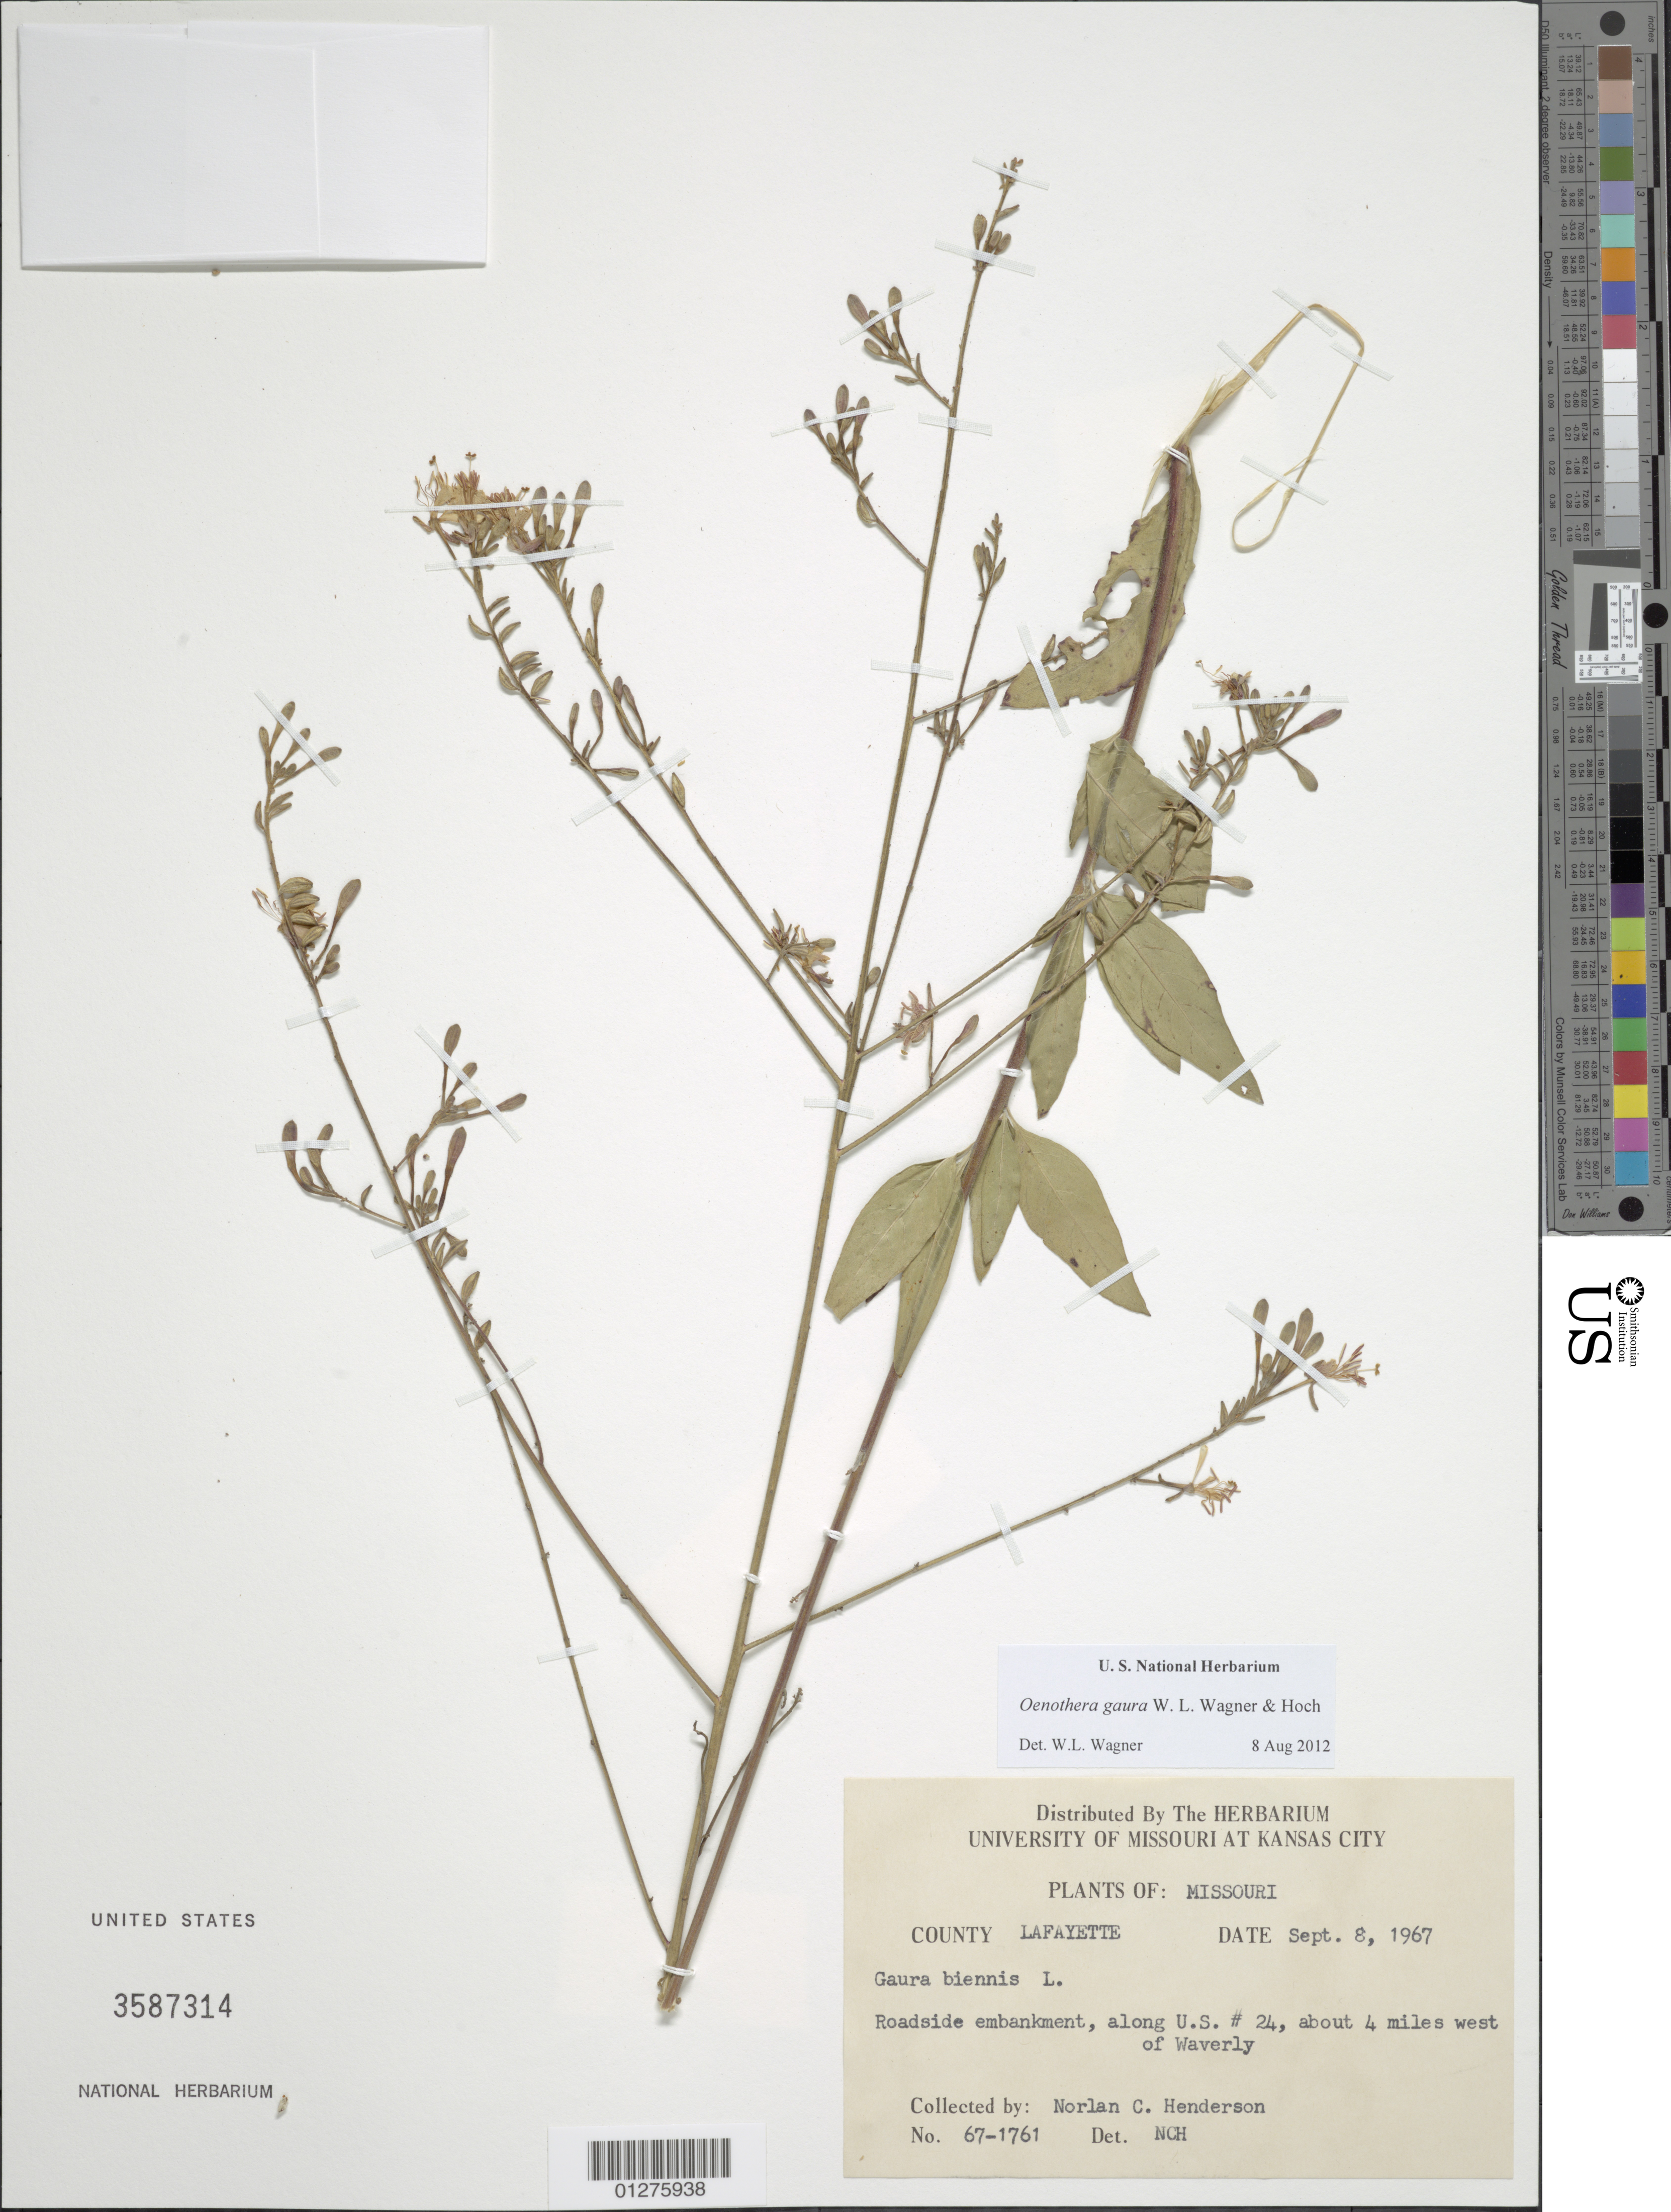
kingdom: Plantae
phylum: Tracheophyta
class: Magnoliopsida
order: Myrtales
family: Onagraceae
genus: Oenothera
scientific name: Oenothera gaura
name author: W.L. Wagner & Hoch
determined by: Wagner, W. L., (BOT), Smithsonian Institution - National Museum of Natural History (UNITED STATES)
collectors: N. C. Henderson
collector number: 67-1761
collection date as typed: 8 Sep 1967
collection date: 1967-09-08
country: United States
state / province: Missouri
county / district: Lafayette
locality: Along US 24, about 4 mi W of Waverly.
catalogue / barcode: US 3587314